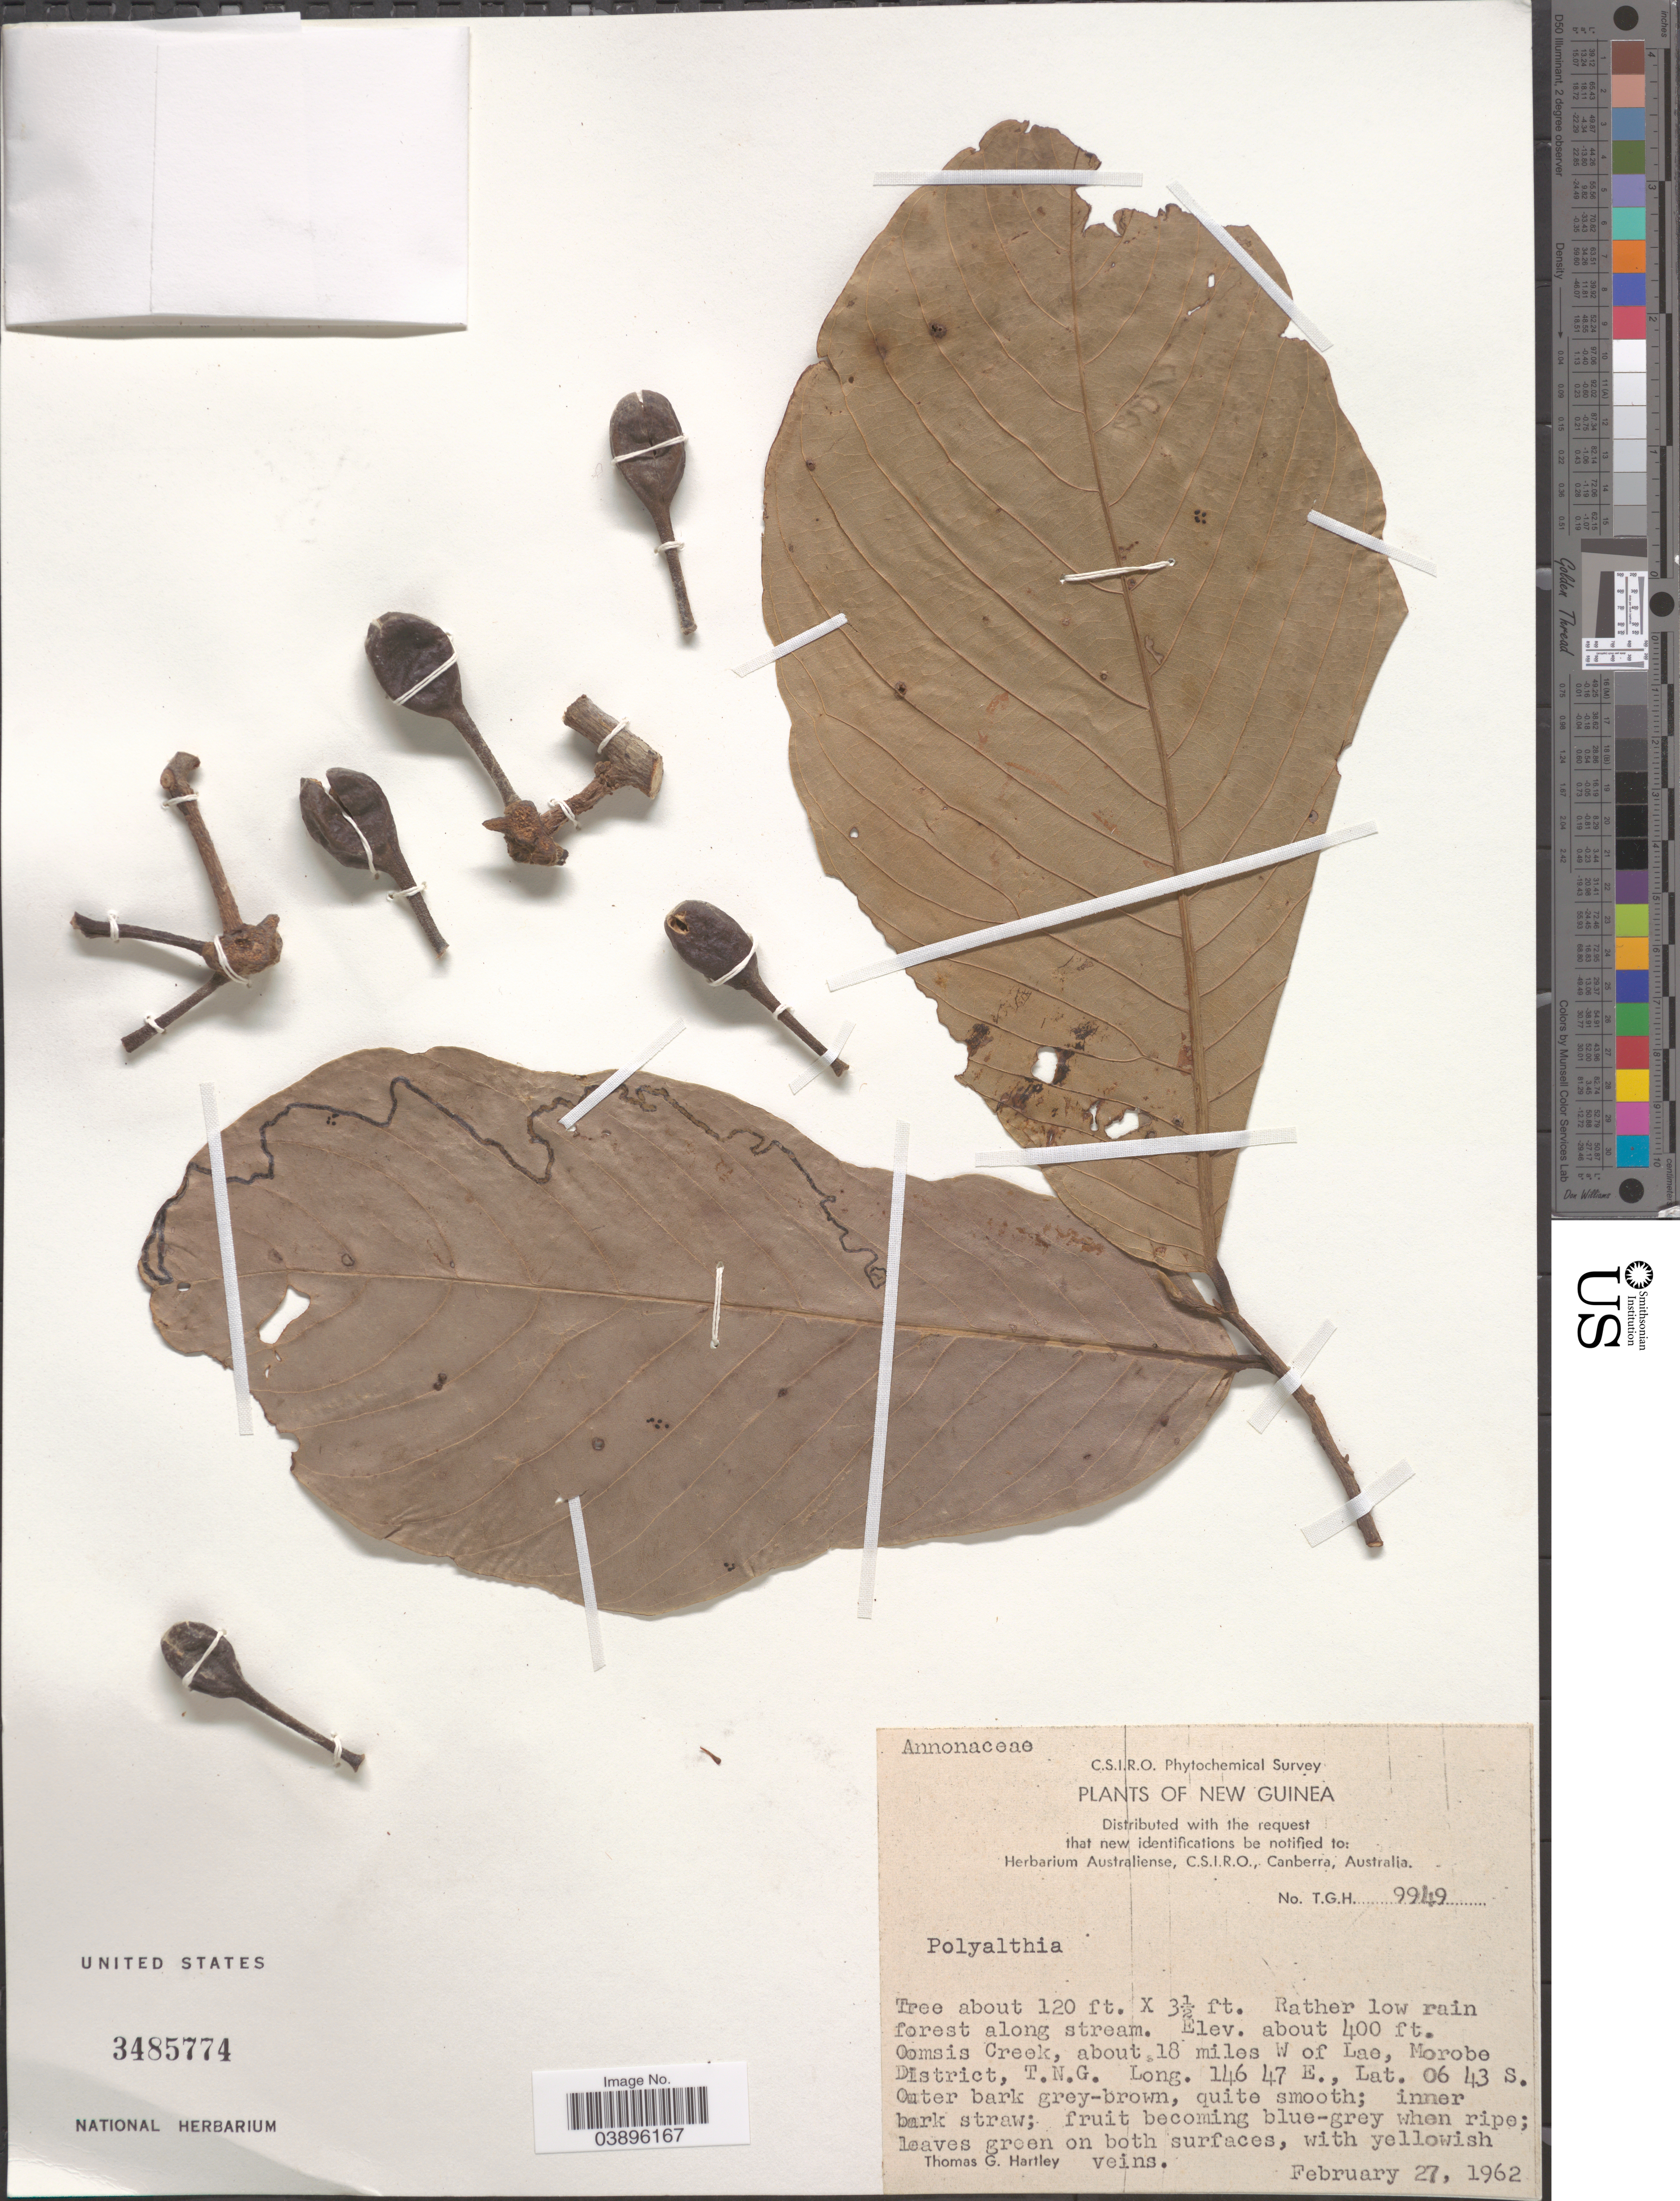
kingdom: Plantae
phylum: Tracheophyta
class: Magnoliopsida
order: Magnoliales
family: Annonaceae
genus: Polyalthia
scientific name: Polyalthia sp.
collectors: T. G. Hartley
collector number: T.G.H.9949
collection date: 1962-02-27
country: Papua New Guinea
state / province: Morobe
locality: New Guinea. Oomsis Creek, about 18 miles W of Lae, Morobe District, T.N.G.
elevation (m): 122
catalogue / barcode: US 348774